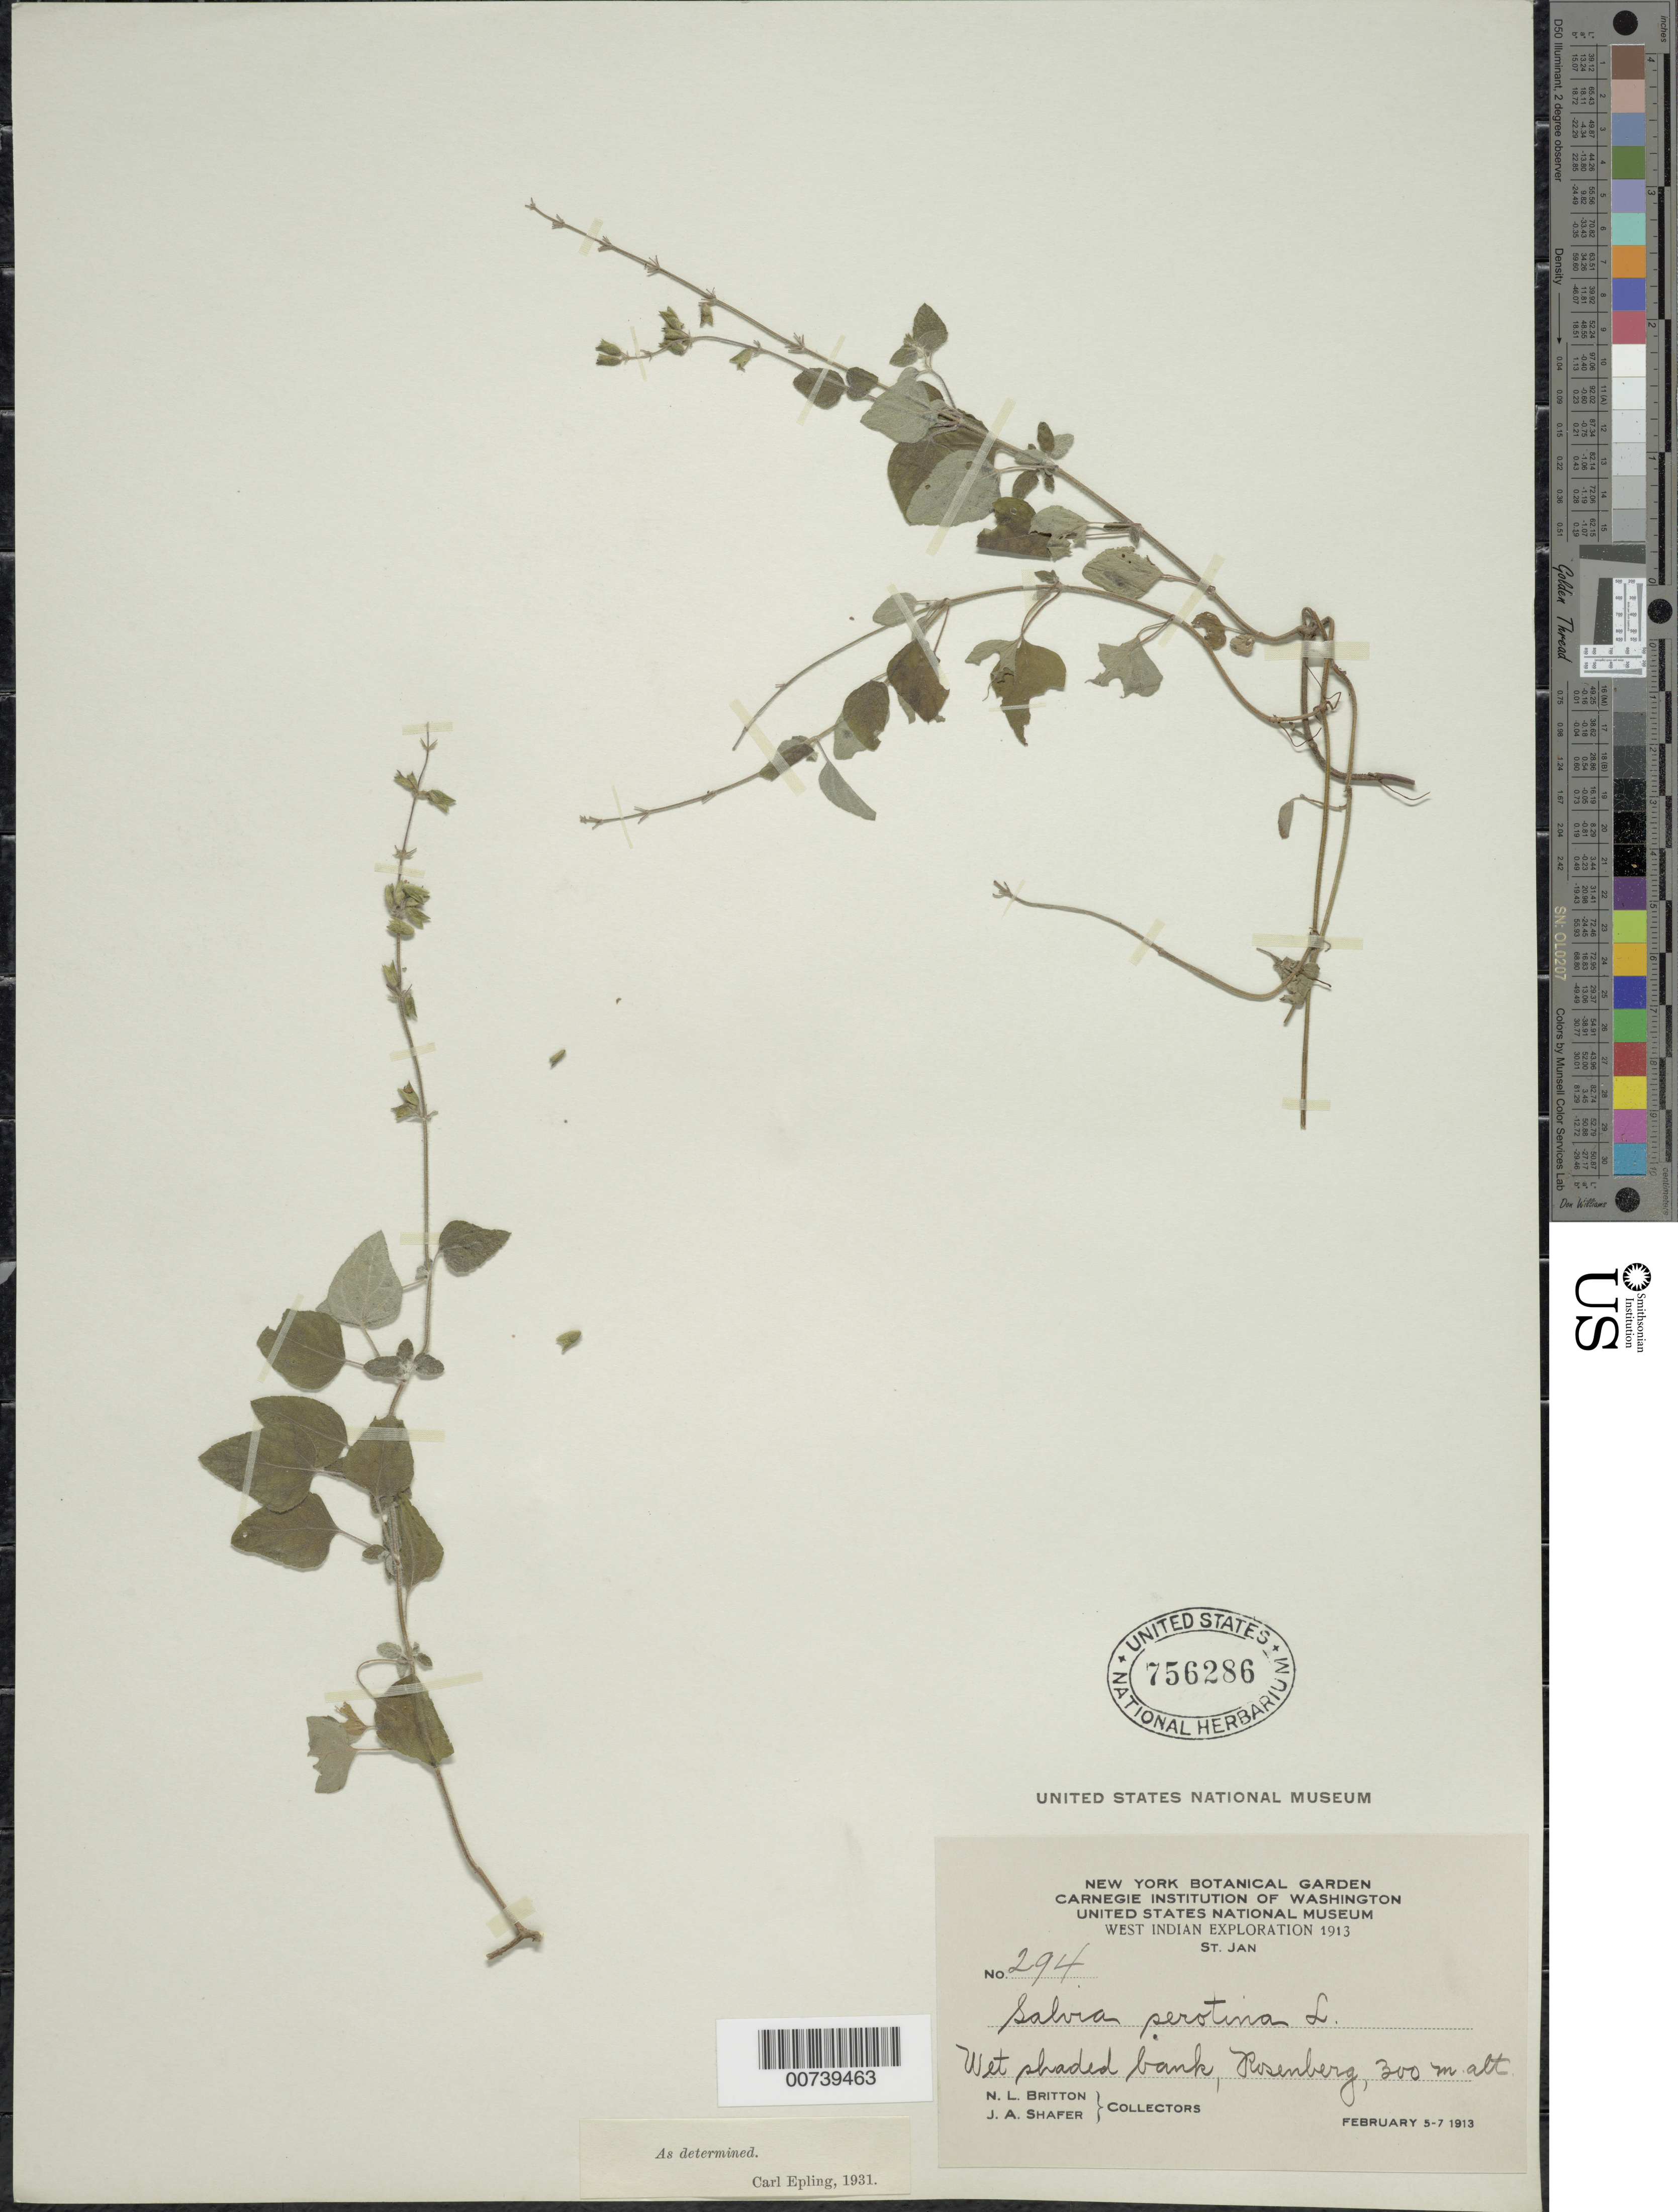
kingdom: Plantae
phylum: Tracheophyta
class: Magnoliopsida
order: Lamiales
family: Lamiaceae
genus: Salvia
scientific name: Salvia serotina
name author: L.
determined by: Epling, C. C.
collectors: N. Britton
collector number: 294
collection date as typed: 05 Feb 1913 to 07 Feb 1913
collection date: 1913-02-05/1913-02-07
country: U.S. Virgin Islands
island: St. John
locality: Rosenberg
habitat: Wet shaded bank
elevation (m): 300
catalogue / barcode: US 756286